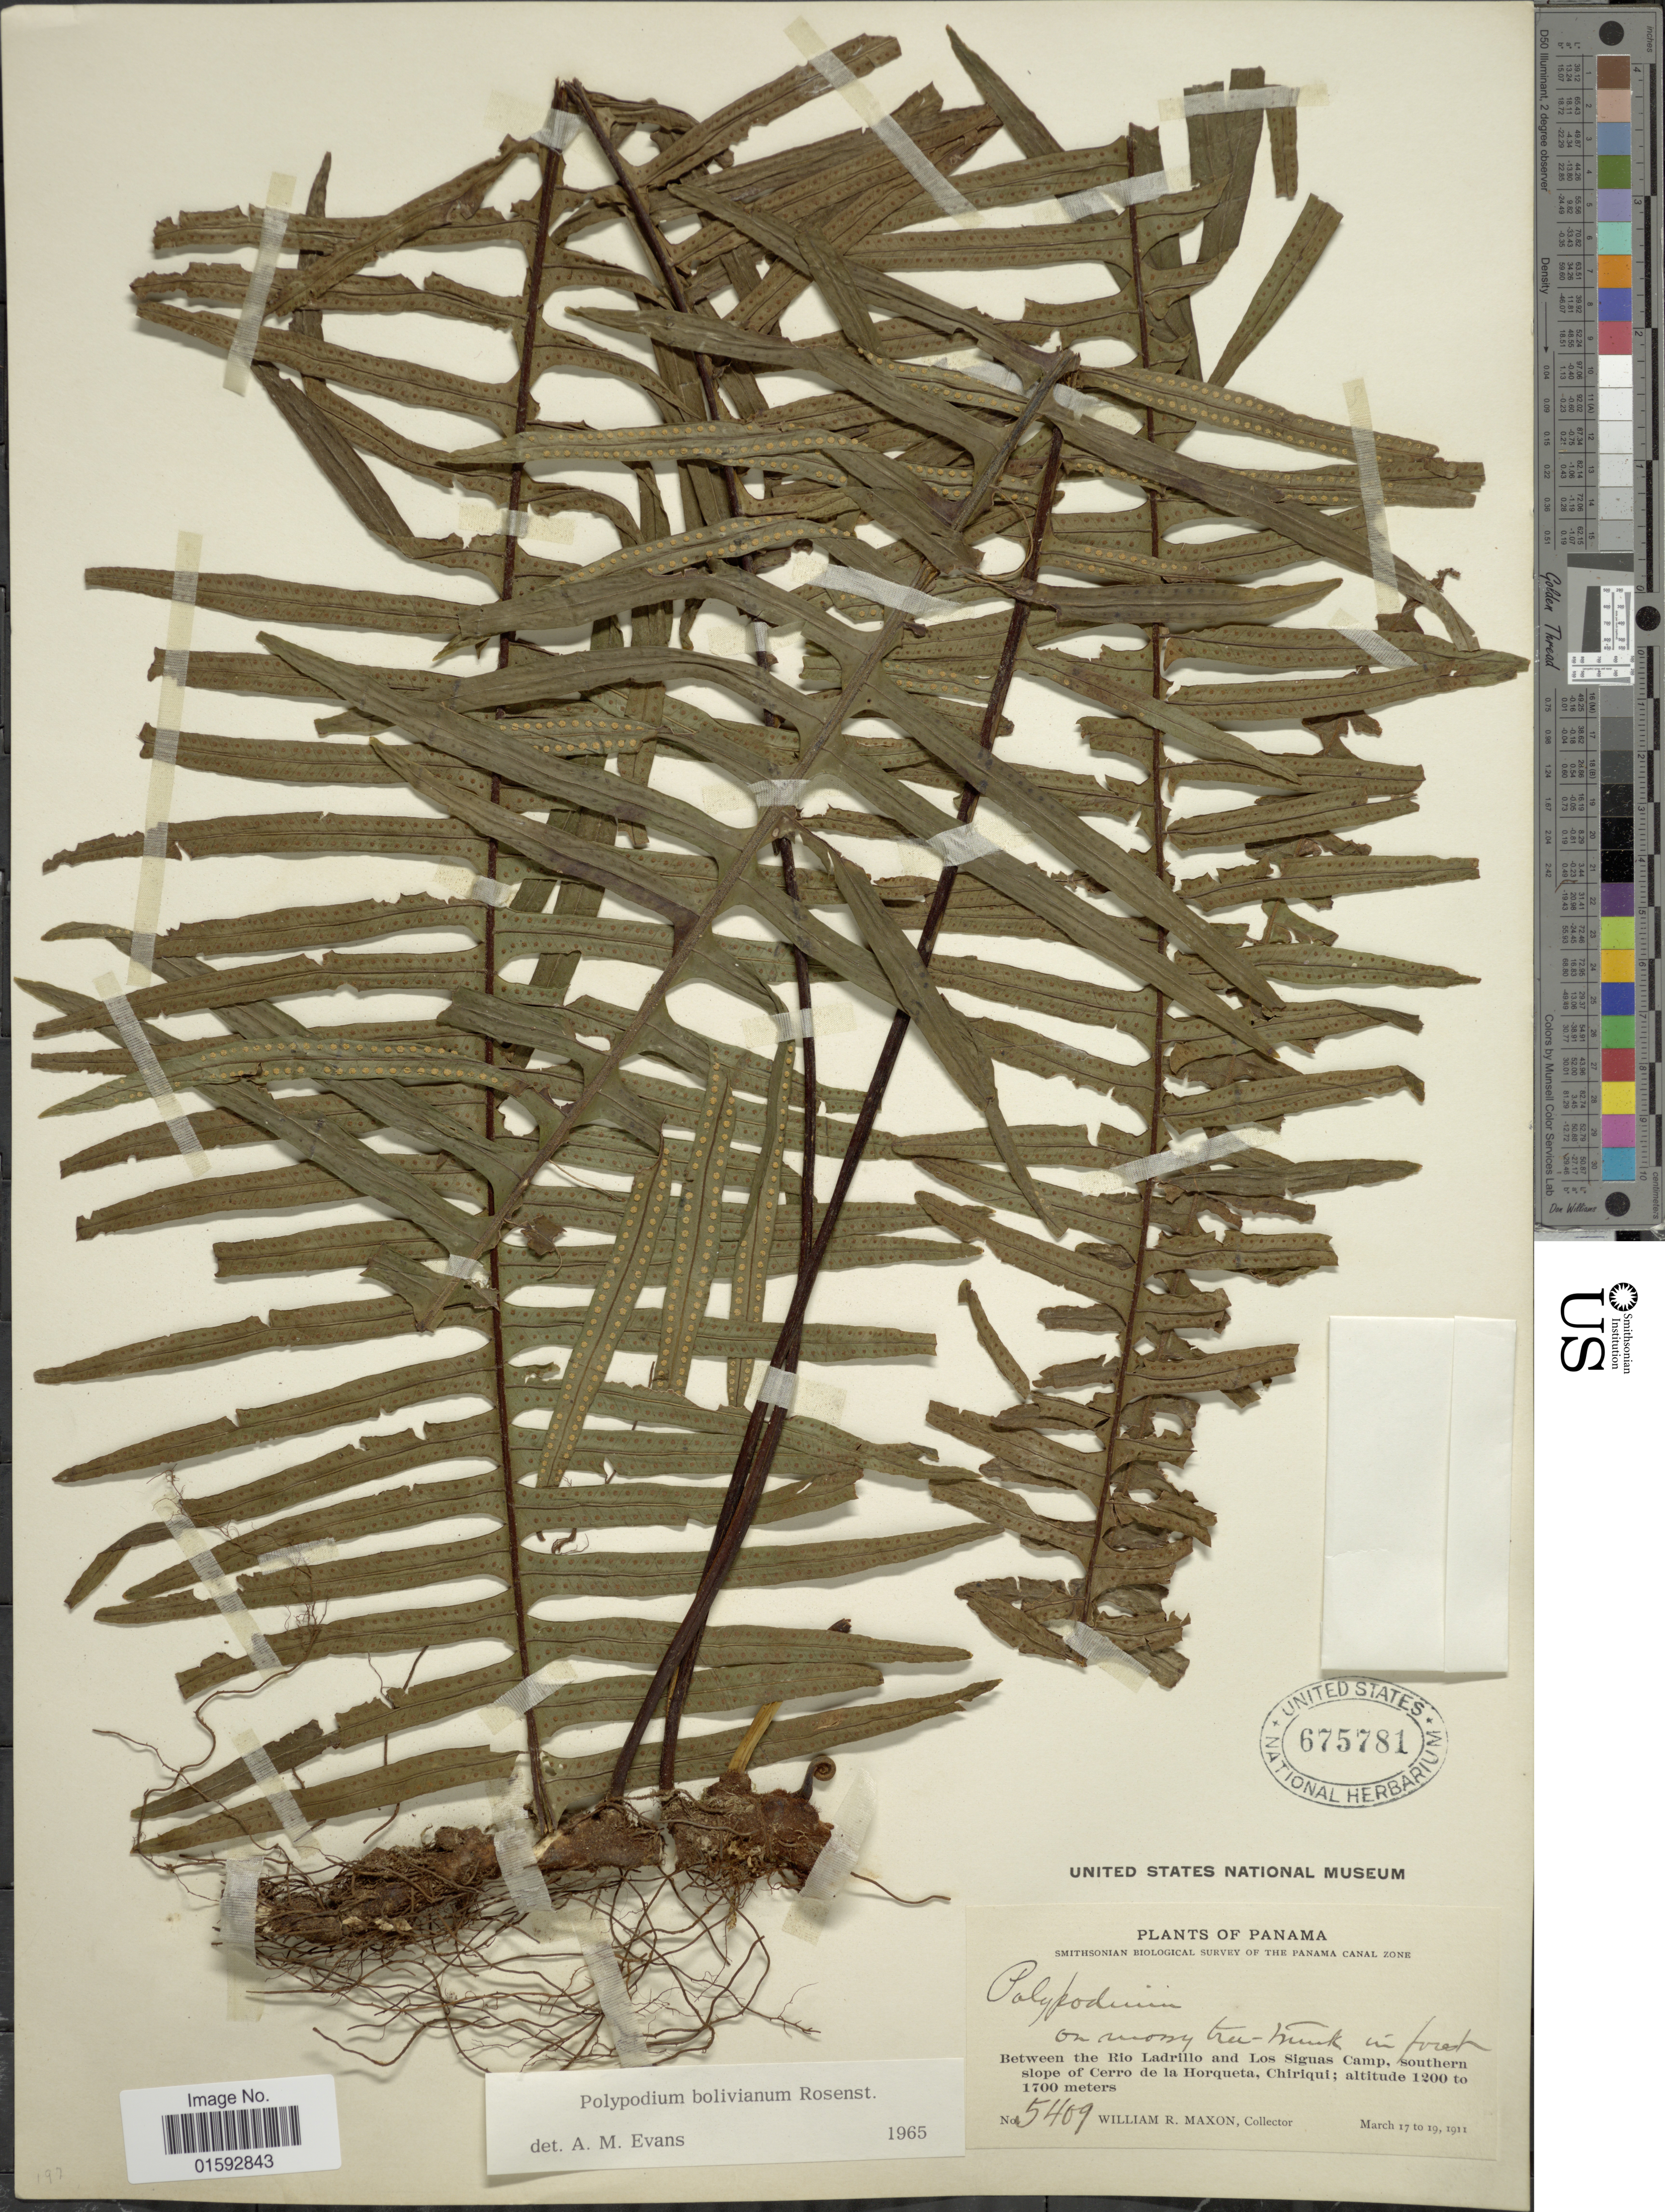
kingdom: Plantae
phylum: Tracheophyta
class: Polypodiopsida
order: Polypodiales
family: Polypodiaceae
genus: Pecluma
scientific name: Pecluma divaricata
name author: (E. Fourn.) Mickel & Beitel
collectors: W. R. Maxon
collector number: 5409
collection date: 1911-03-17/1911-03-19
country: Panama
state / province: Chiriqui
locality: Between the Rio Ladrillo and Los Siguas Camp, southern slope of Cerro de la Horqueta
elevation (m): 1200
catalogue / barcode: US 675781